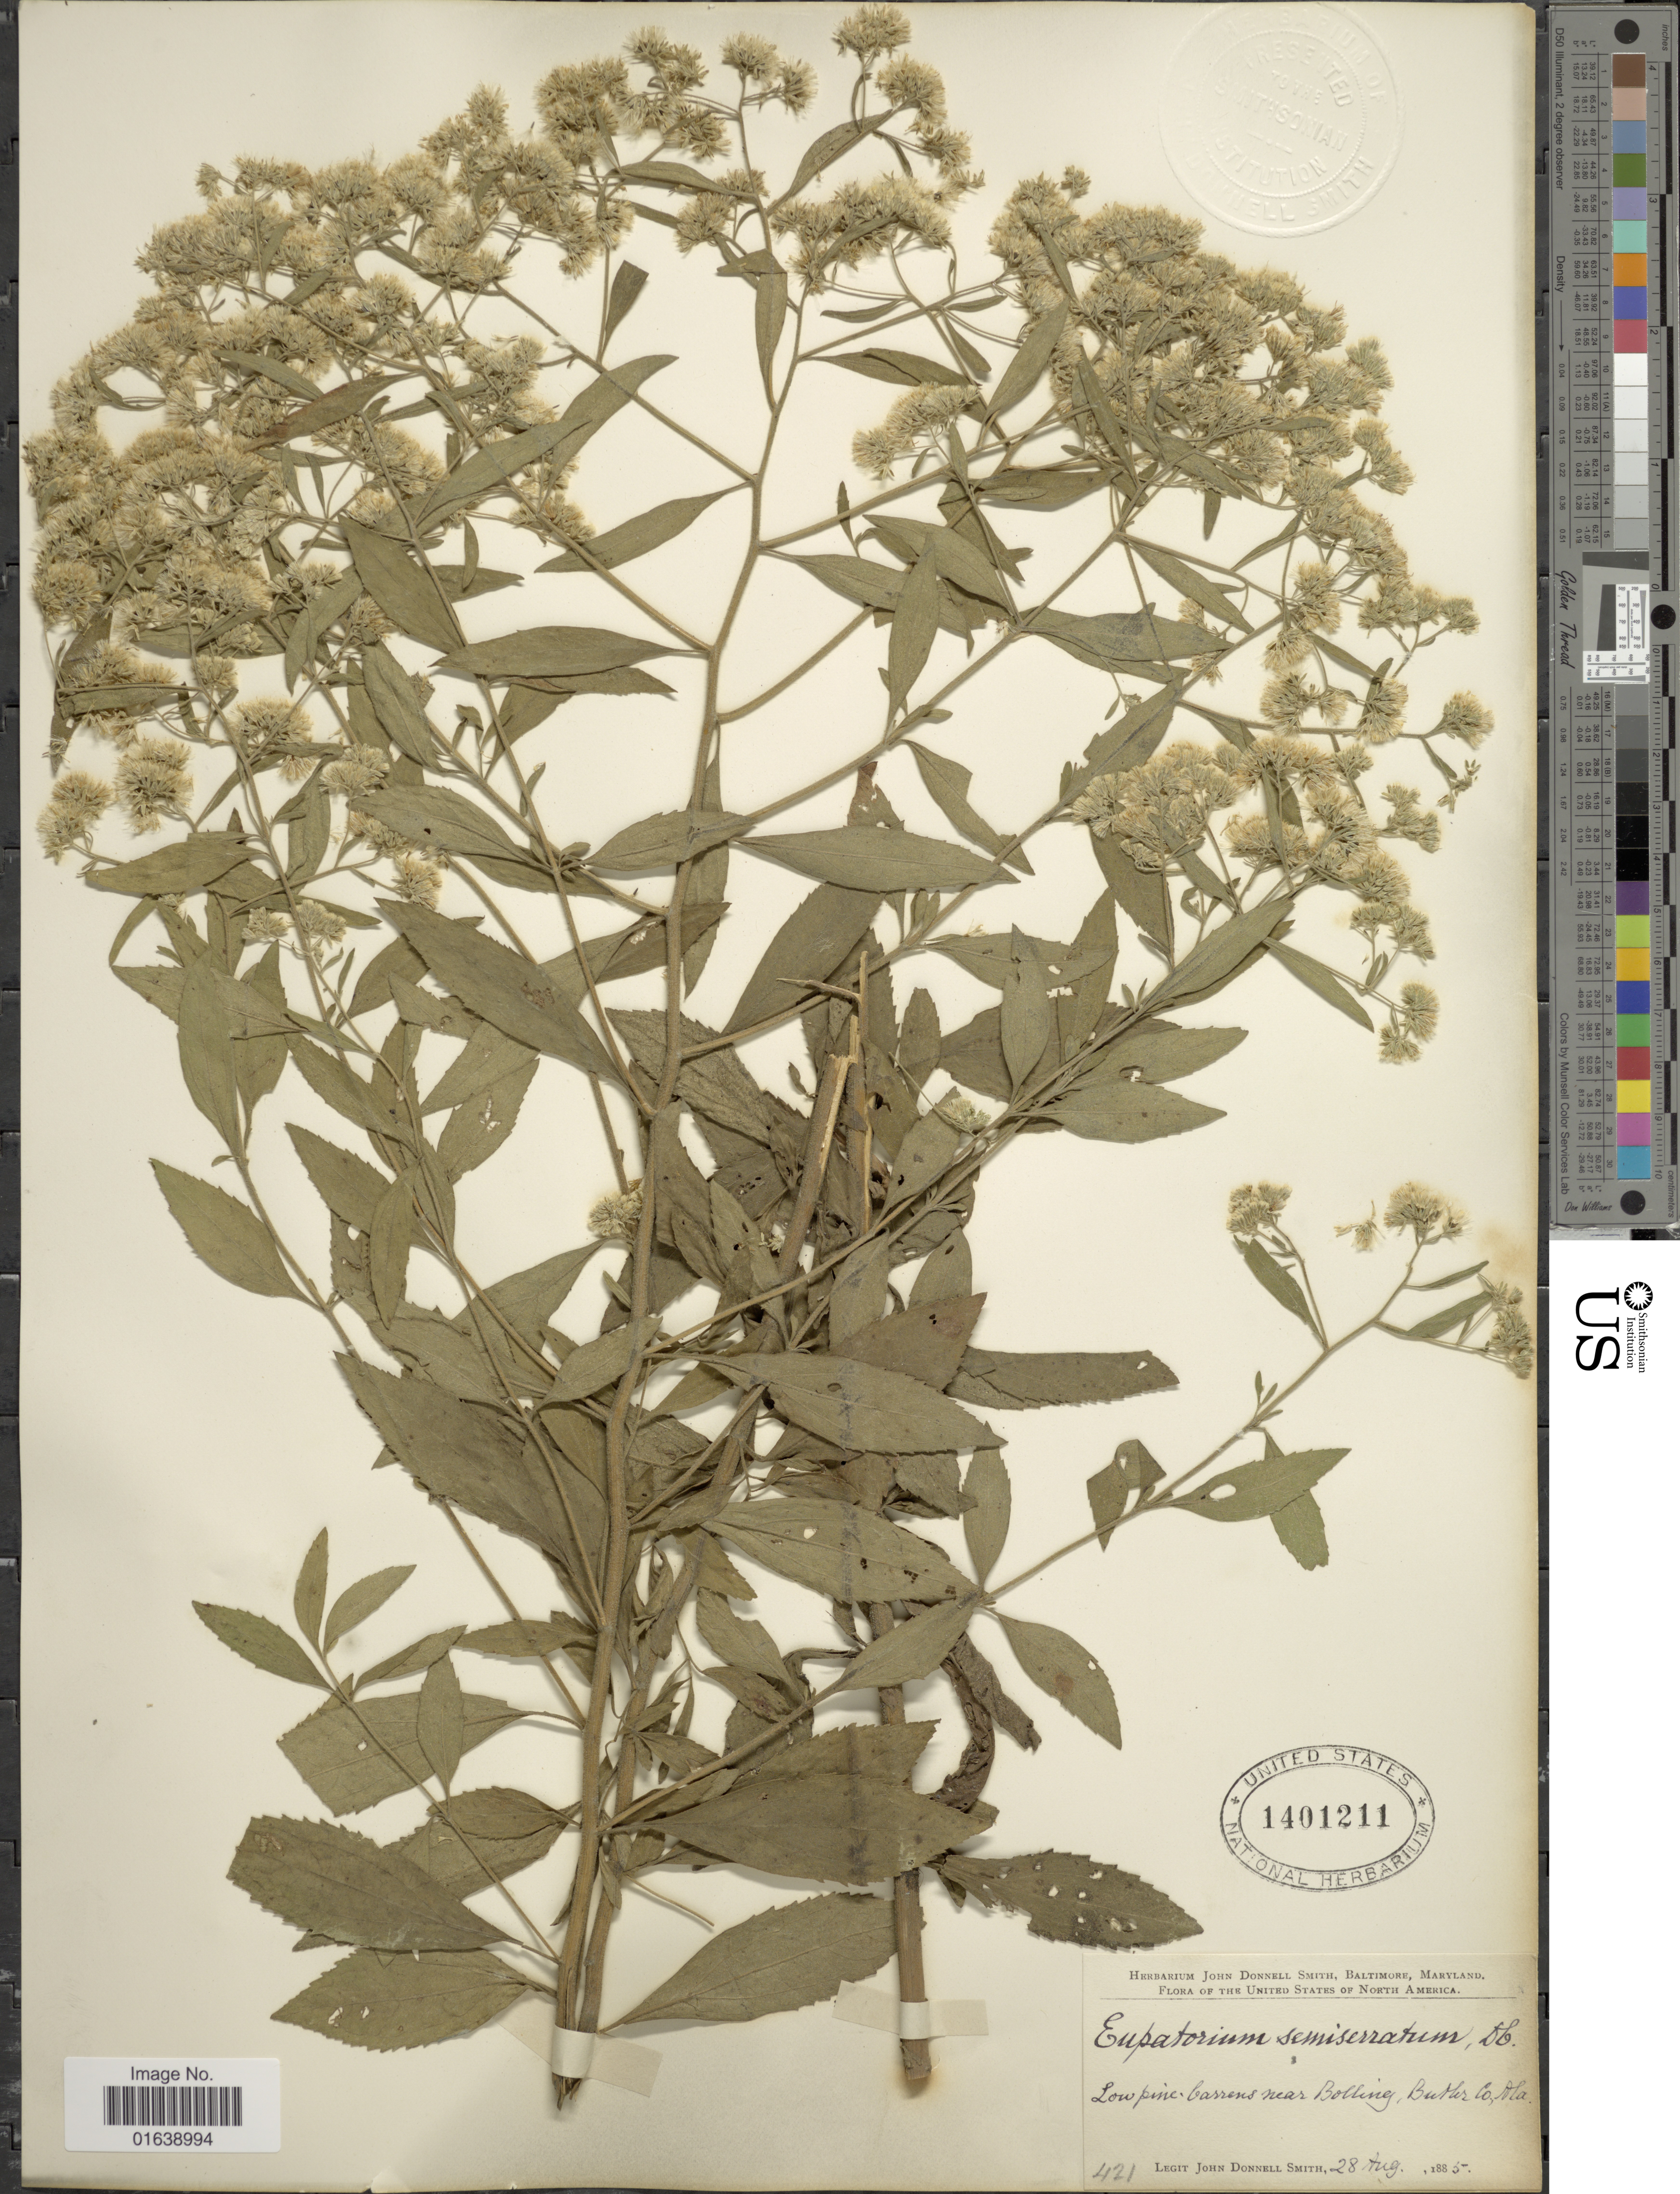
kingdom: Plantae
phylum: Tracheophyta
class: Magnoliopsida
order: Asterales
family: Asteraceae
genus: Eupatorium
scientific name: Eupatorium cuneifolium var. semiserratum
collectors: J. Donnell Smith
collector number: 421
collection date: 1885-08-28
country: United States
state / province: Alabama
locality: Low pine barrens near Bolling , Butler Co. Ala.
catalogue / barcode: US 1401211